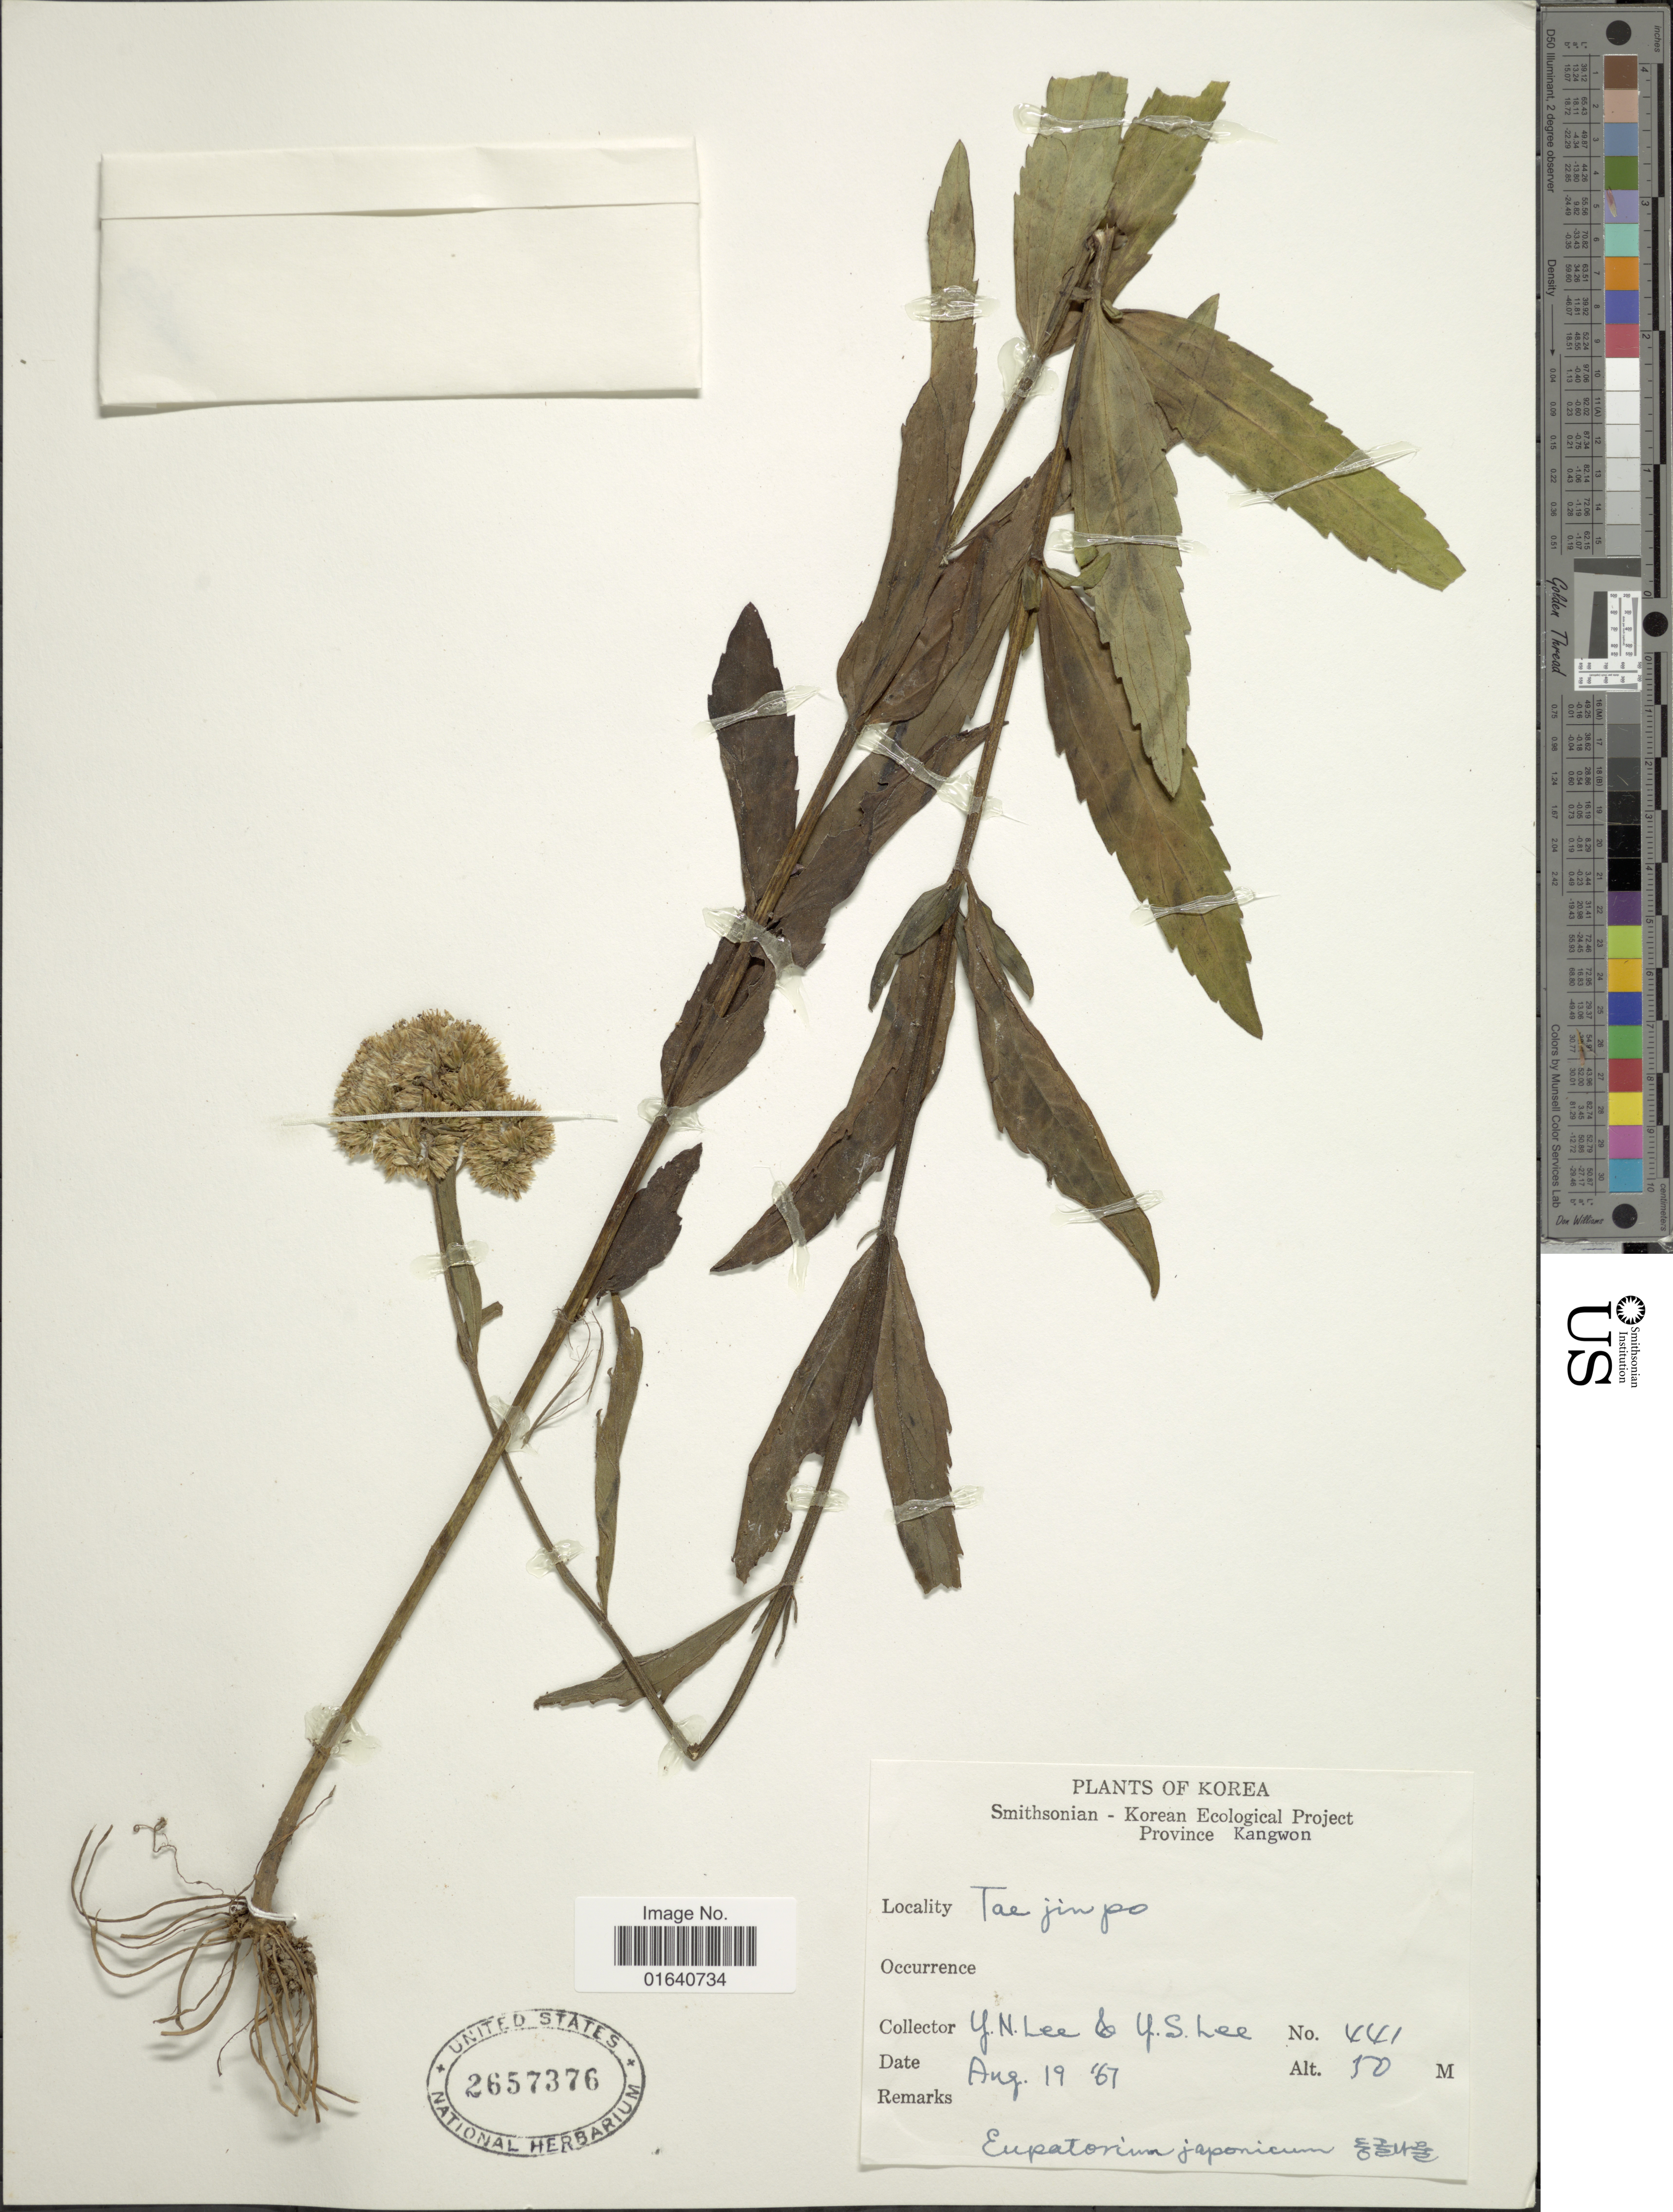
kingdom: Plantae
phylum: Tracheophyta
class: Magnoliopsida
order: Asterales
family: Asteraceae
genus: Eupatorium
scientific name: Eupatorium japonicum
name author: Thunb.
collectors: Y. N. Lee & Y. S. Lee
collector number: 441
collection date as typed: Transcribed d/m/y: 19/8/67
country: North Korea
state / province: Kangwon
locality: Korea, Tae jimpo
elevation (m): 50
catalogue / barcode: US 2657376